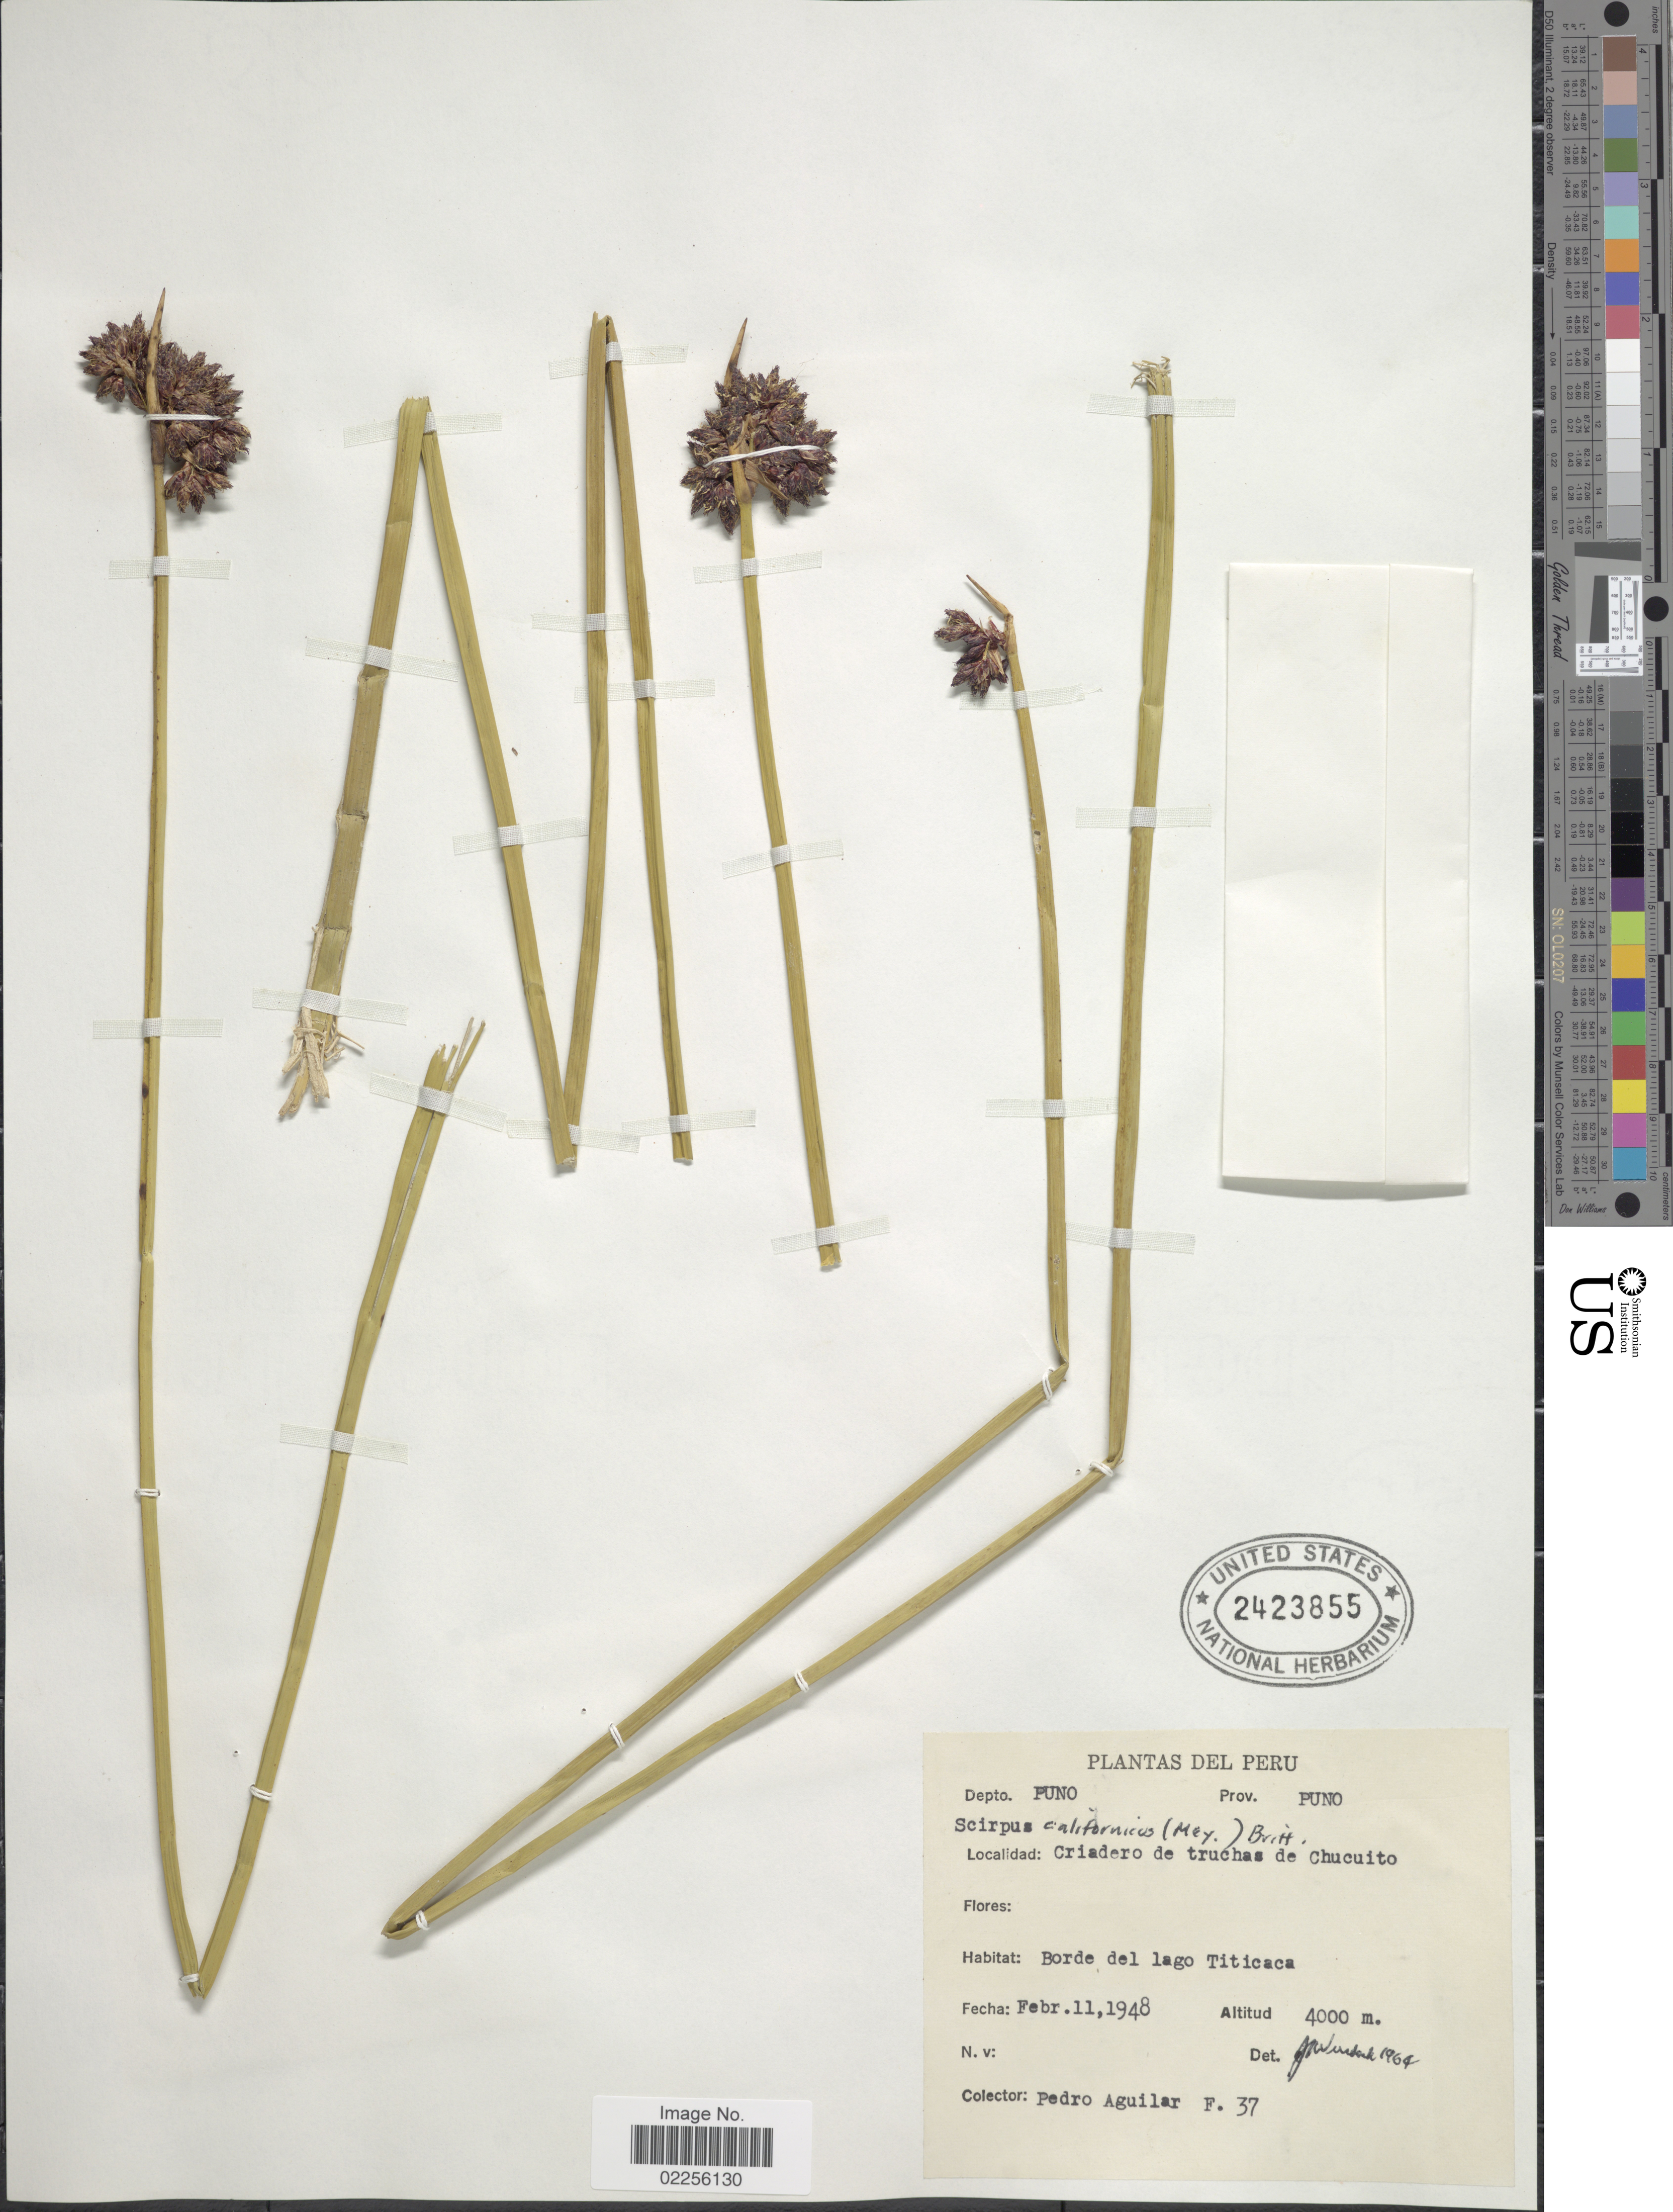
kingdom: Plantae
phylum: Tracheophyta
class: Liliopsida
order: Poales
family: Cyperaceae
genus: Schoenoplectus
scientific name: Schoenoplectus californicus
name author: (C.A. Mey.) Soják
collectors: P. Aguilar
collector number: F 37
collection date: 1948-02-11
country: Peru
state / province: Puno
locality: Depto. Puno, Criadero de truchas de Chucuito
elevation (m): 4000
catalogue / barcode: US 2423855